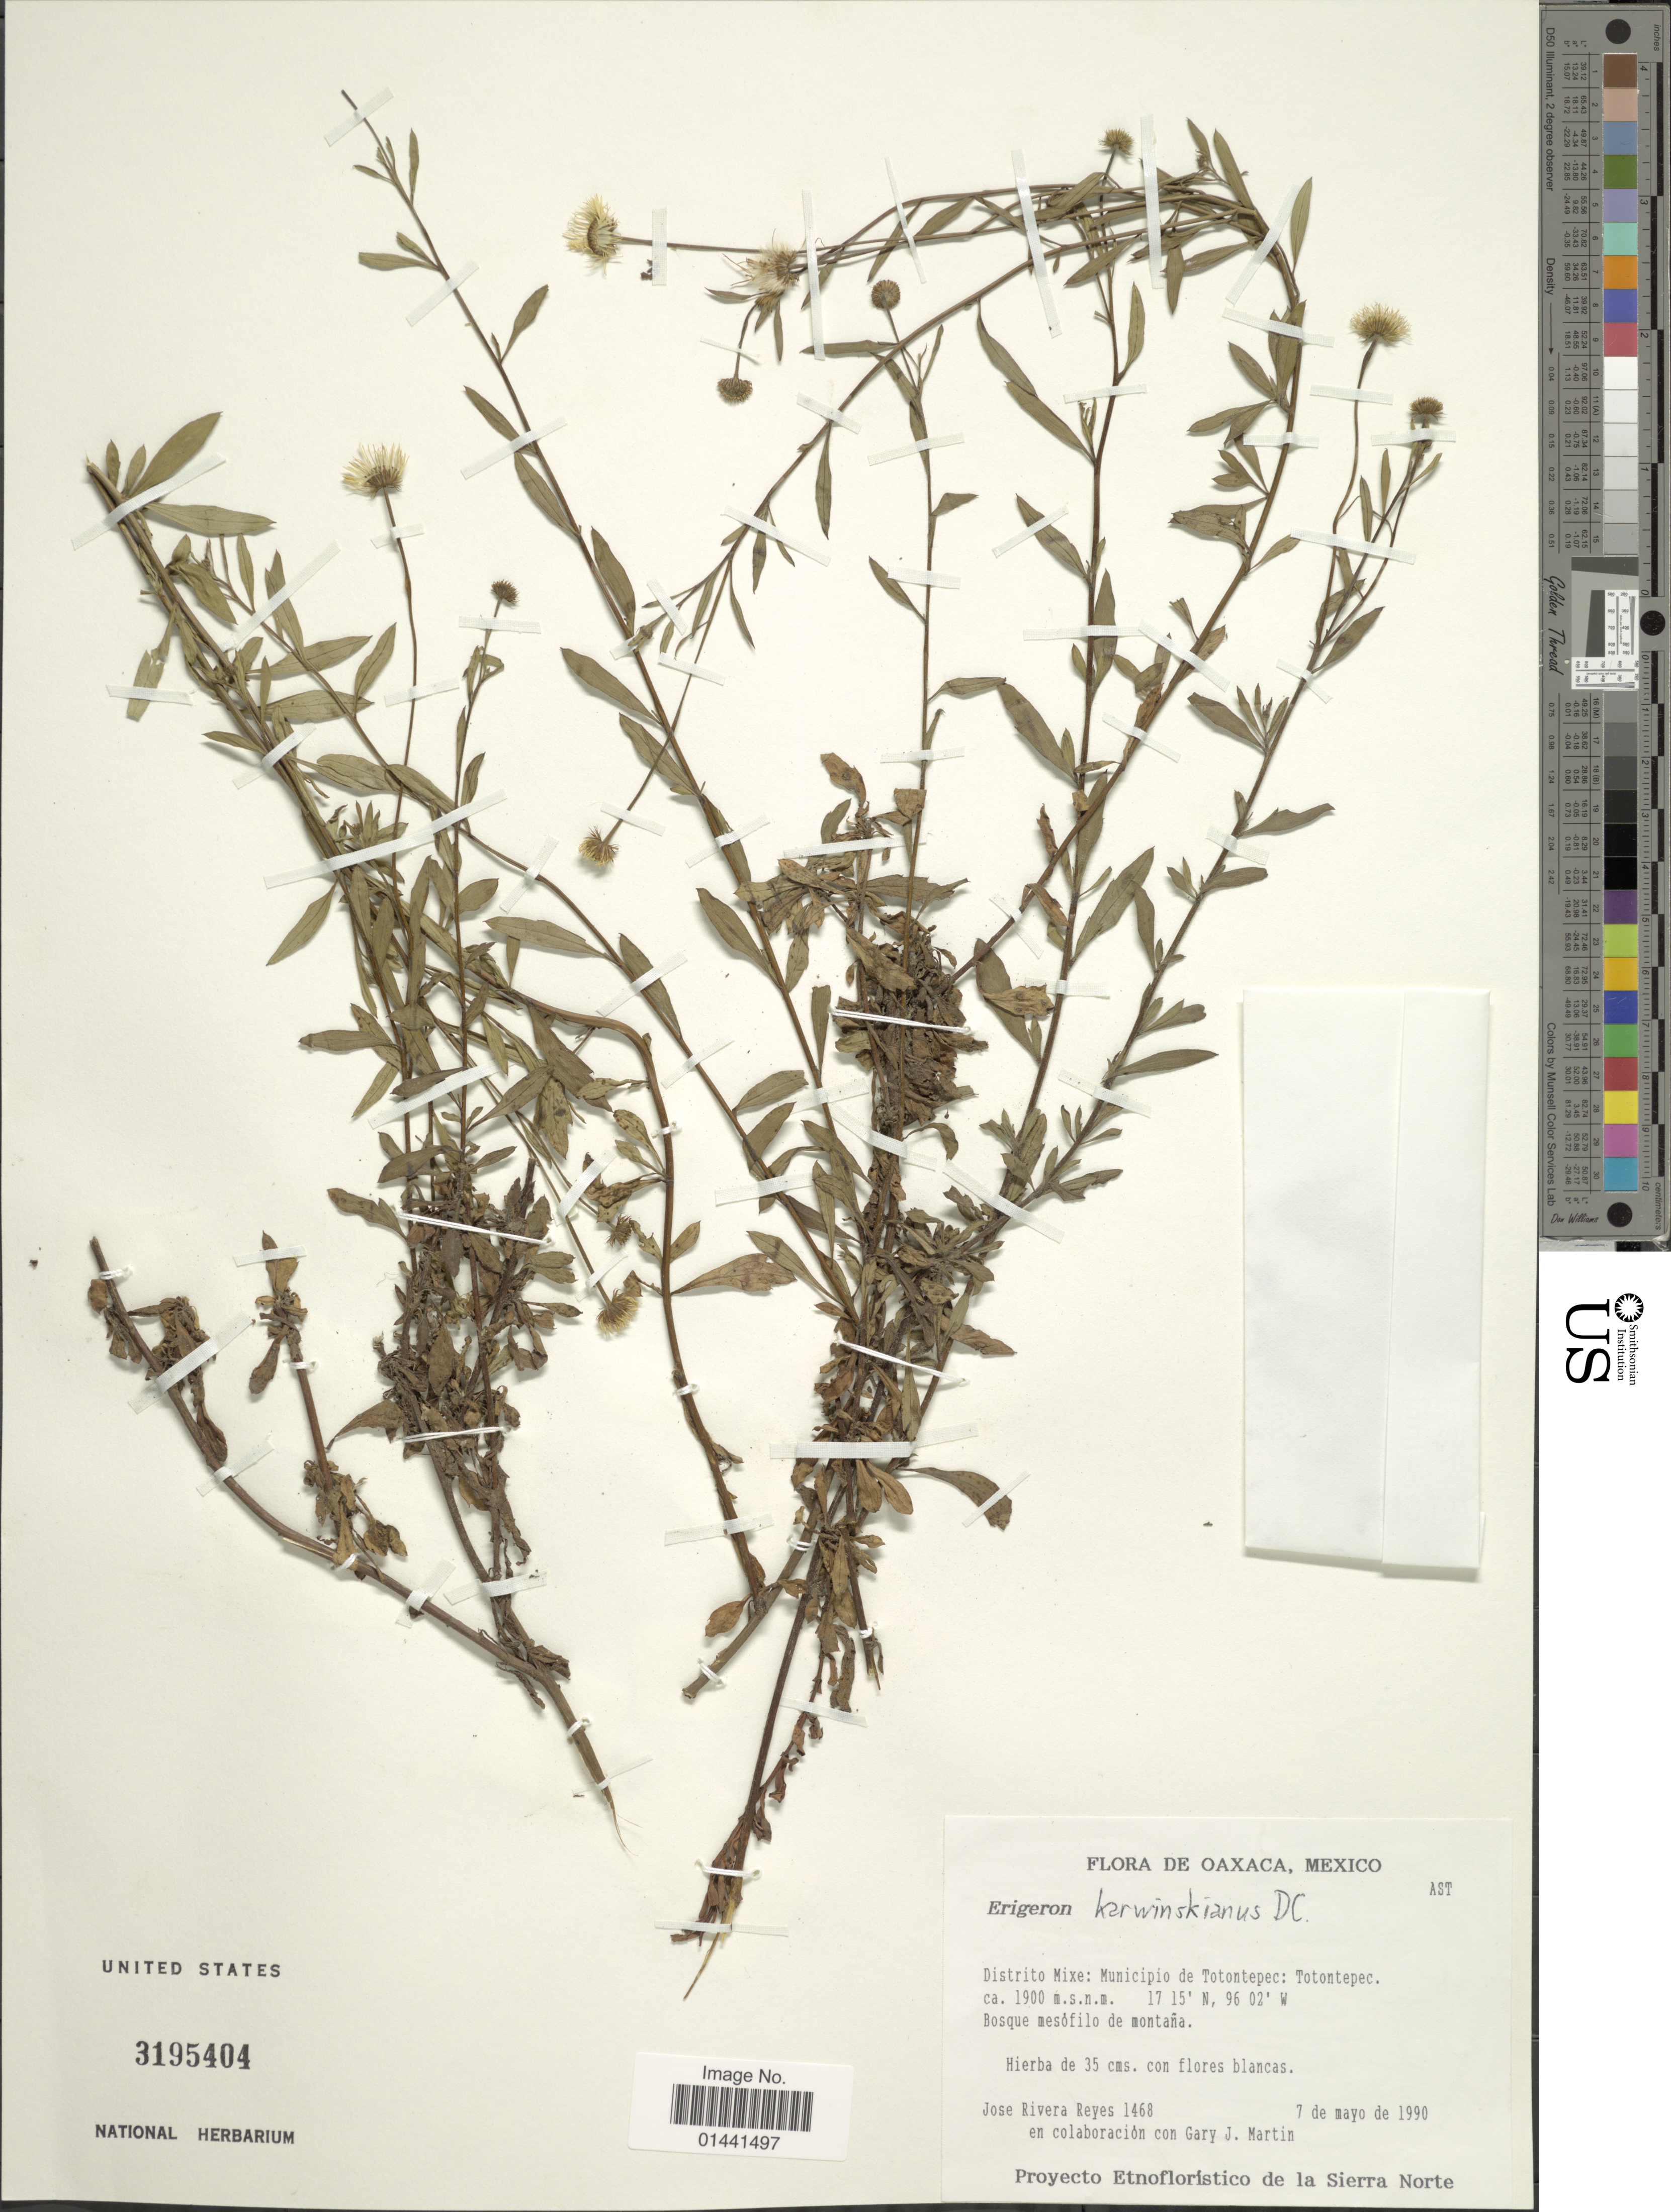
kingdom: Plantae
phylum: Tracheophyta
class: Magnoliopsida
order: Asterales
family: Asteraceae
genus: Erigeron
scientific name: Erigeron karvinskianus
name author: DC.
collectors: J. Reyes & G. J. Martin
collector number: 1468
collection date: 1990-05-07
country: Mexico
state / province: Oaxaca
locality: Distrito Mixe: Municipio de Totontepec: Totontepec, Bosque mesófilo de montaña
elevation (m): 1900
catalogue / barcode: US 3195404